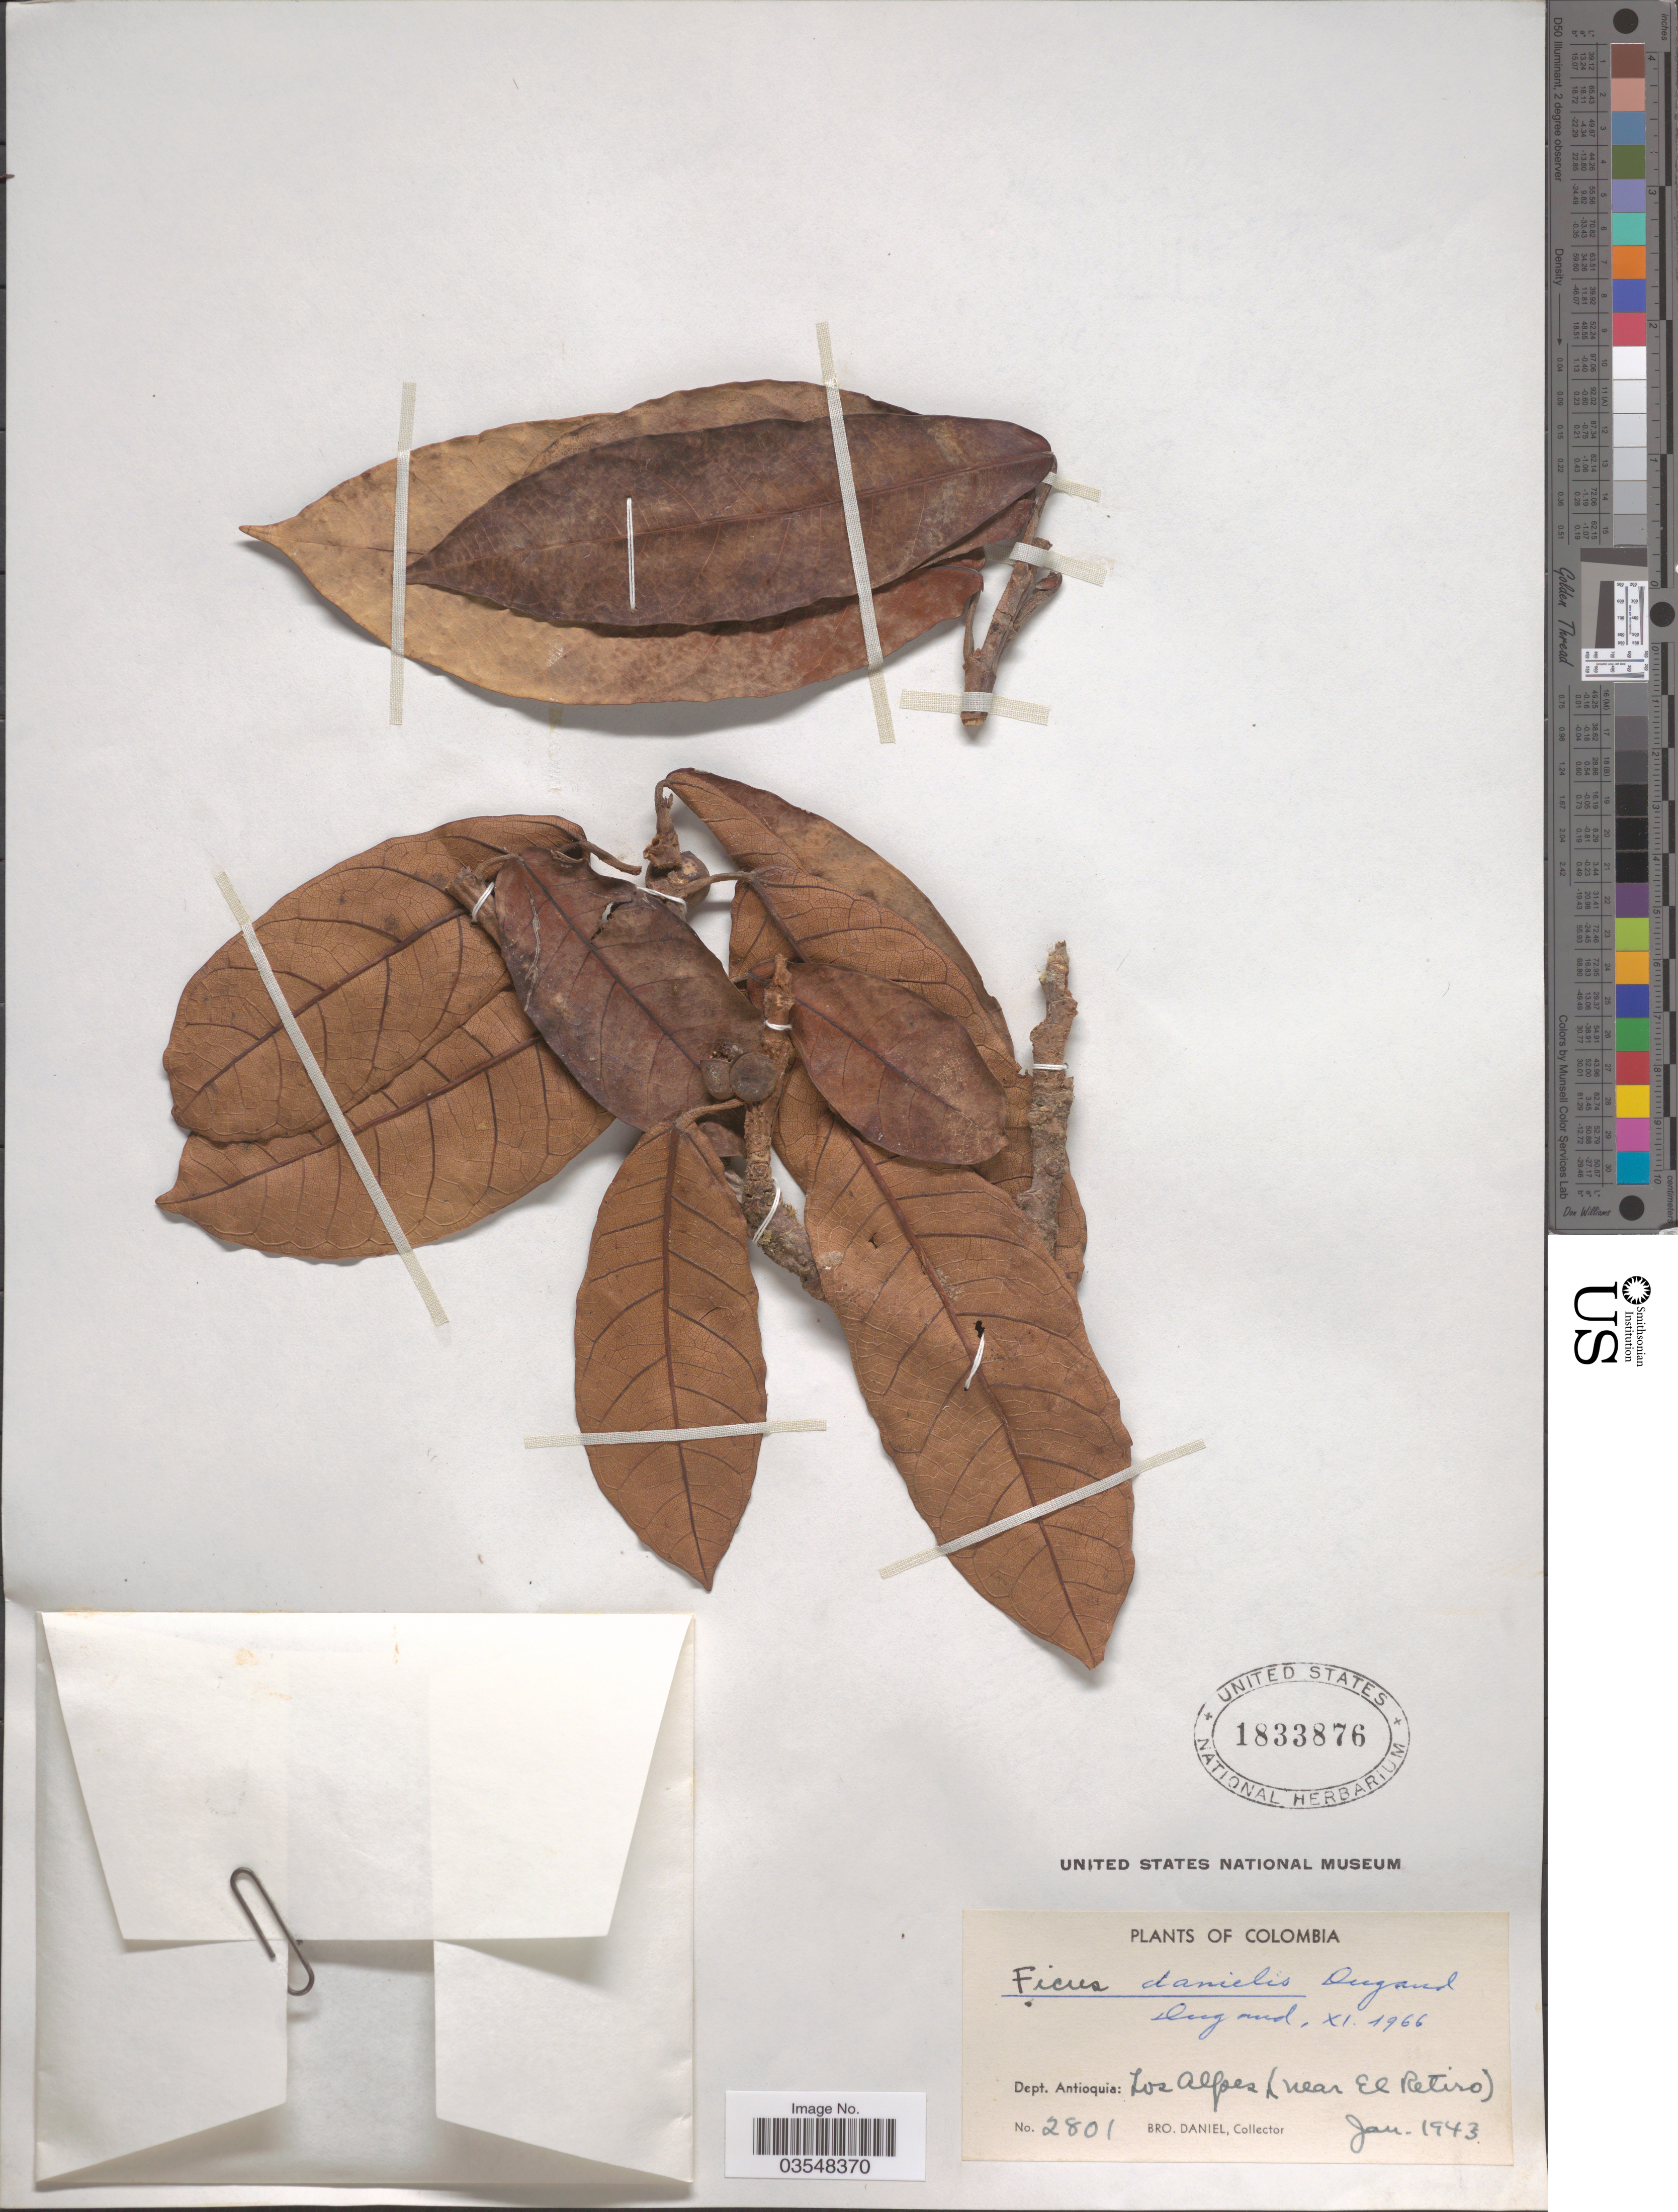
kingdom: Plantae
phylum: Tracheophyta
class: Magnoliopsida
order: Rosales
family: Moraceae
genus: Ficus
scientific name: Ficus danielis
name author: Dugand G.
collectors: Bro. Daniel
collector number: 2801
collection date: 1943-01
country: Colombia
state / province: Antioquia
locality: Dept. Antioquia: Los Alpes (near El Retiro).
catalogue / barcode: US 1833876